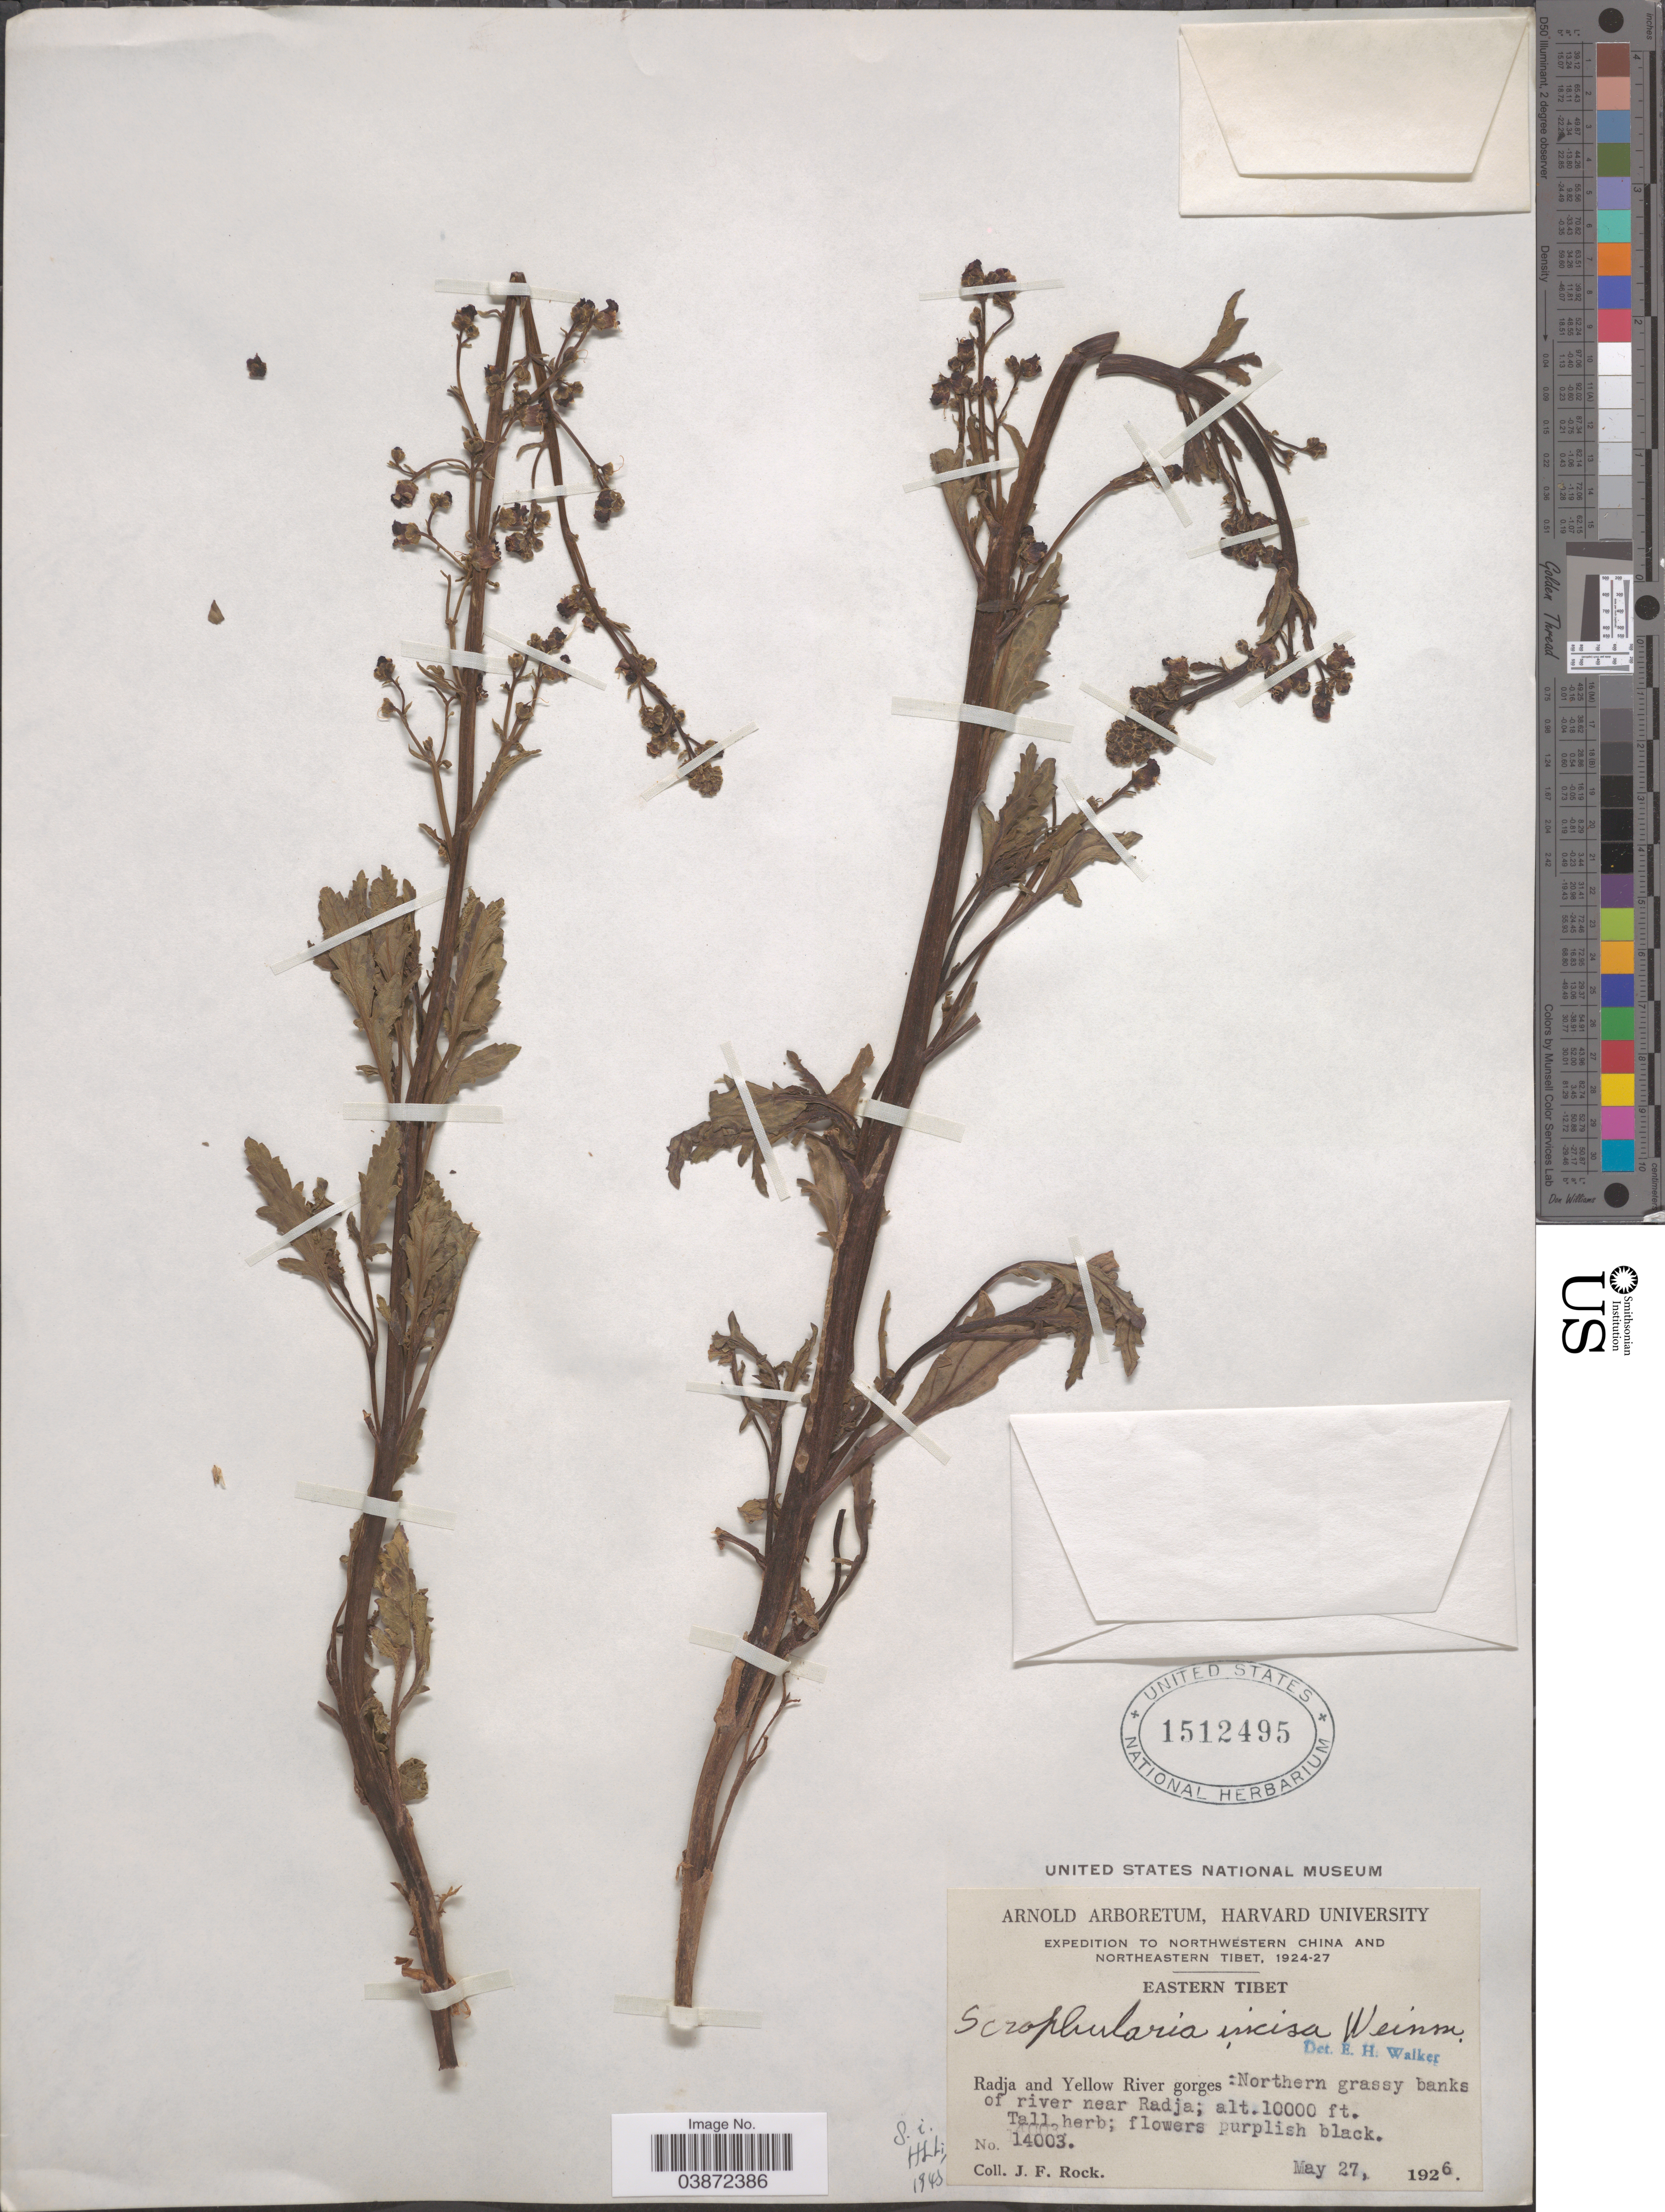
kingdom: Plantae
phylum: Tracheophyta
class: Magnoliopsida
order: Lamiales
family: Scrophulariaceae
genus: Scrophularia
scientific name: Scrophularia incisa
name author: Weinm.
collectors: J. Rock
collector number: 14003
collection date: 1926-05-27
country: China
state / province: Xizang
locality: Northeastern Tibet. Radja and Yellow River gorges: Northern grassu banks of river near Radja.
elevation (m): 3048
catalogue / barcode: US 1512495